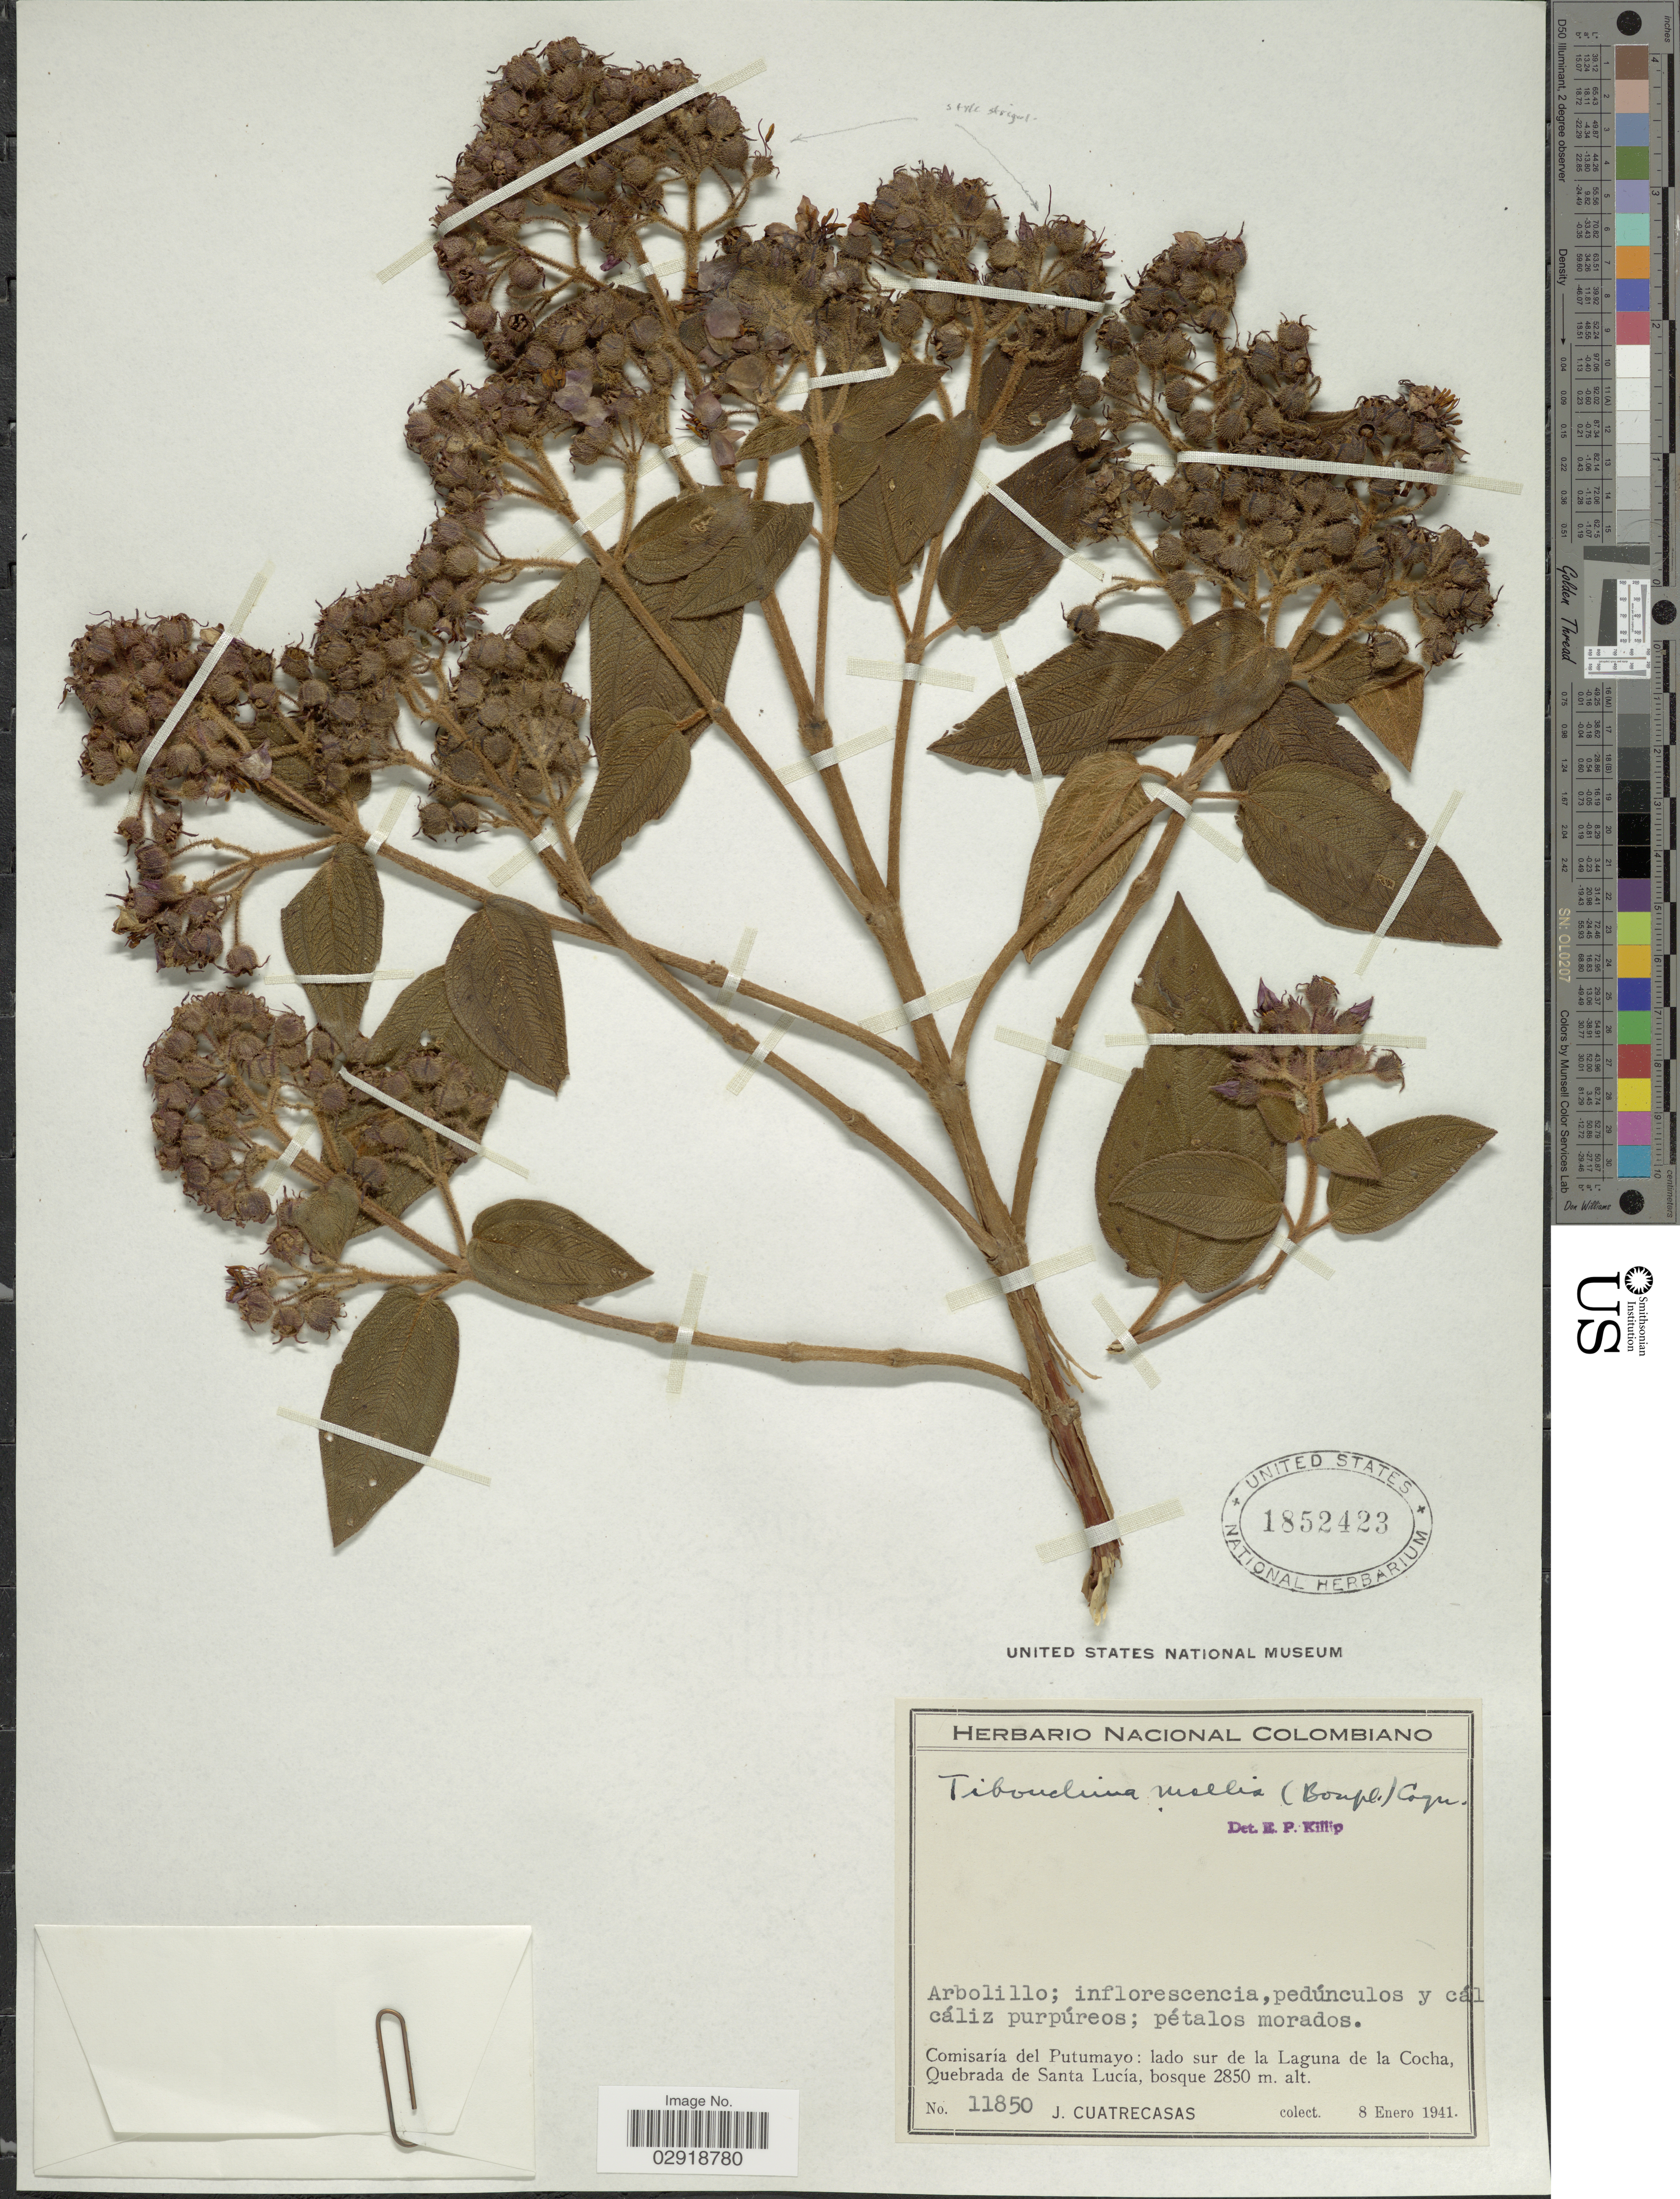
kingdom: Plantae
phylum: Tracheophyta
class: Magnoliopsida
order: Myrtales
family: Melastomataceae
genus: Chaetogastra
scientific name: Chaetogastra mollis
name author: (Bonpl.) DC.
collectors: J. Cuatrecasas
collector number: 11850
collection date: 1941-01-08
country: Colombia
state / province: Putumayo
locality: Comisaría del Putumayo: lado sur de la Laguna de la Cocha, Quebrada de Santa Lucia.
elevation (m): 2850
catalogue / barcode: US 1852423